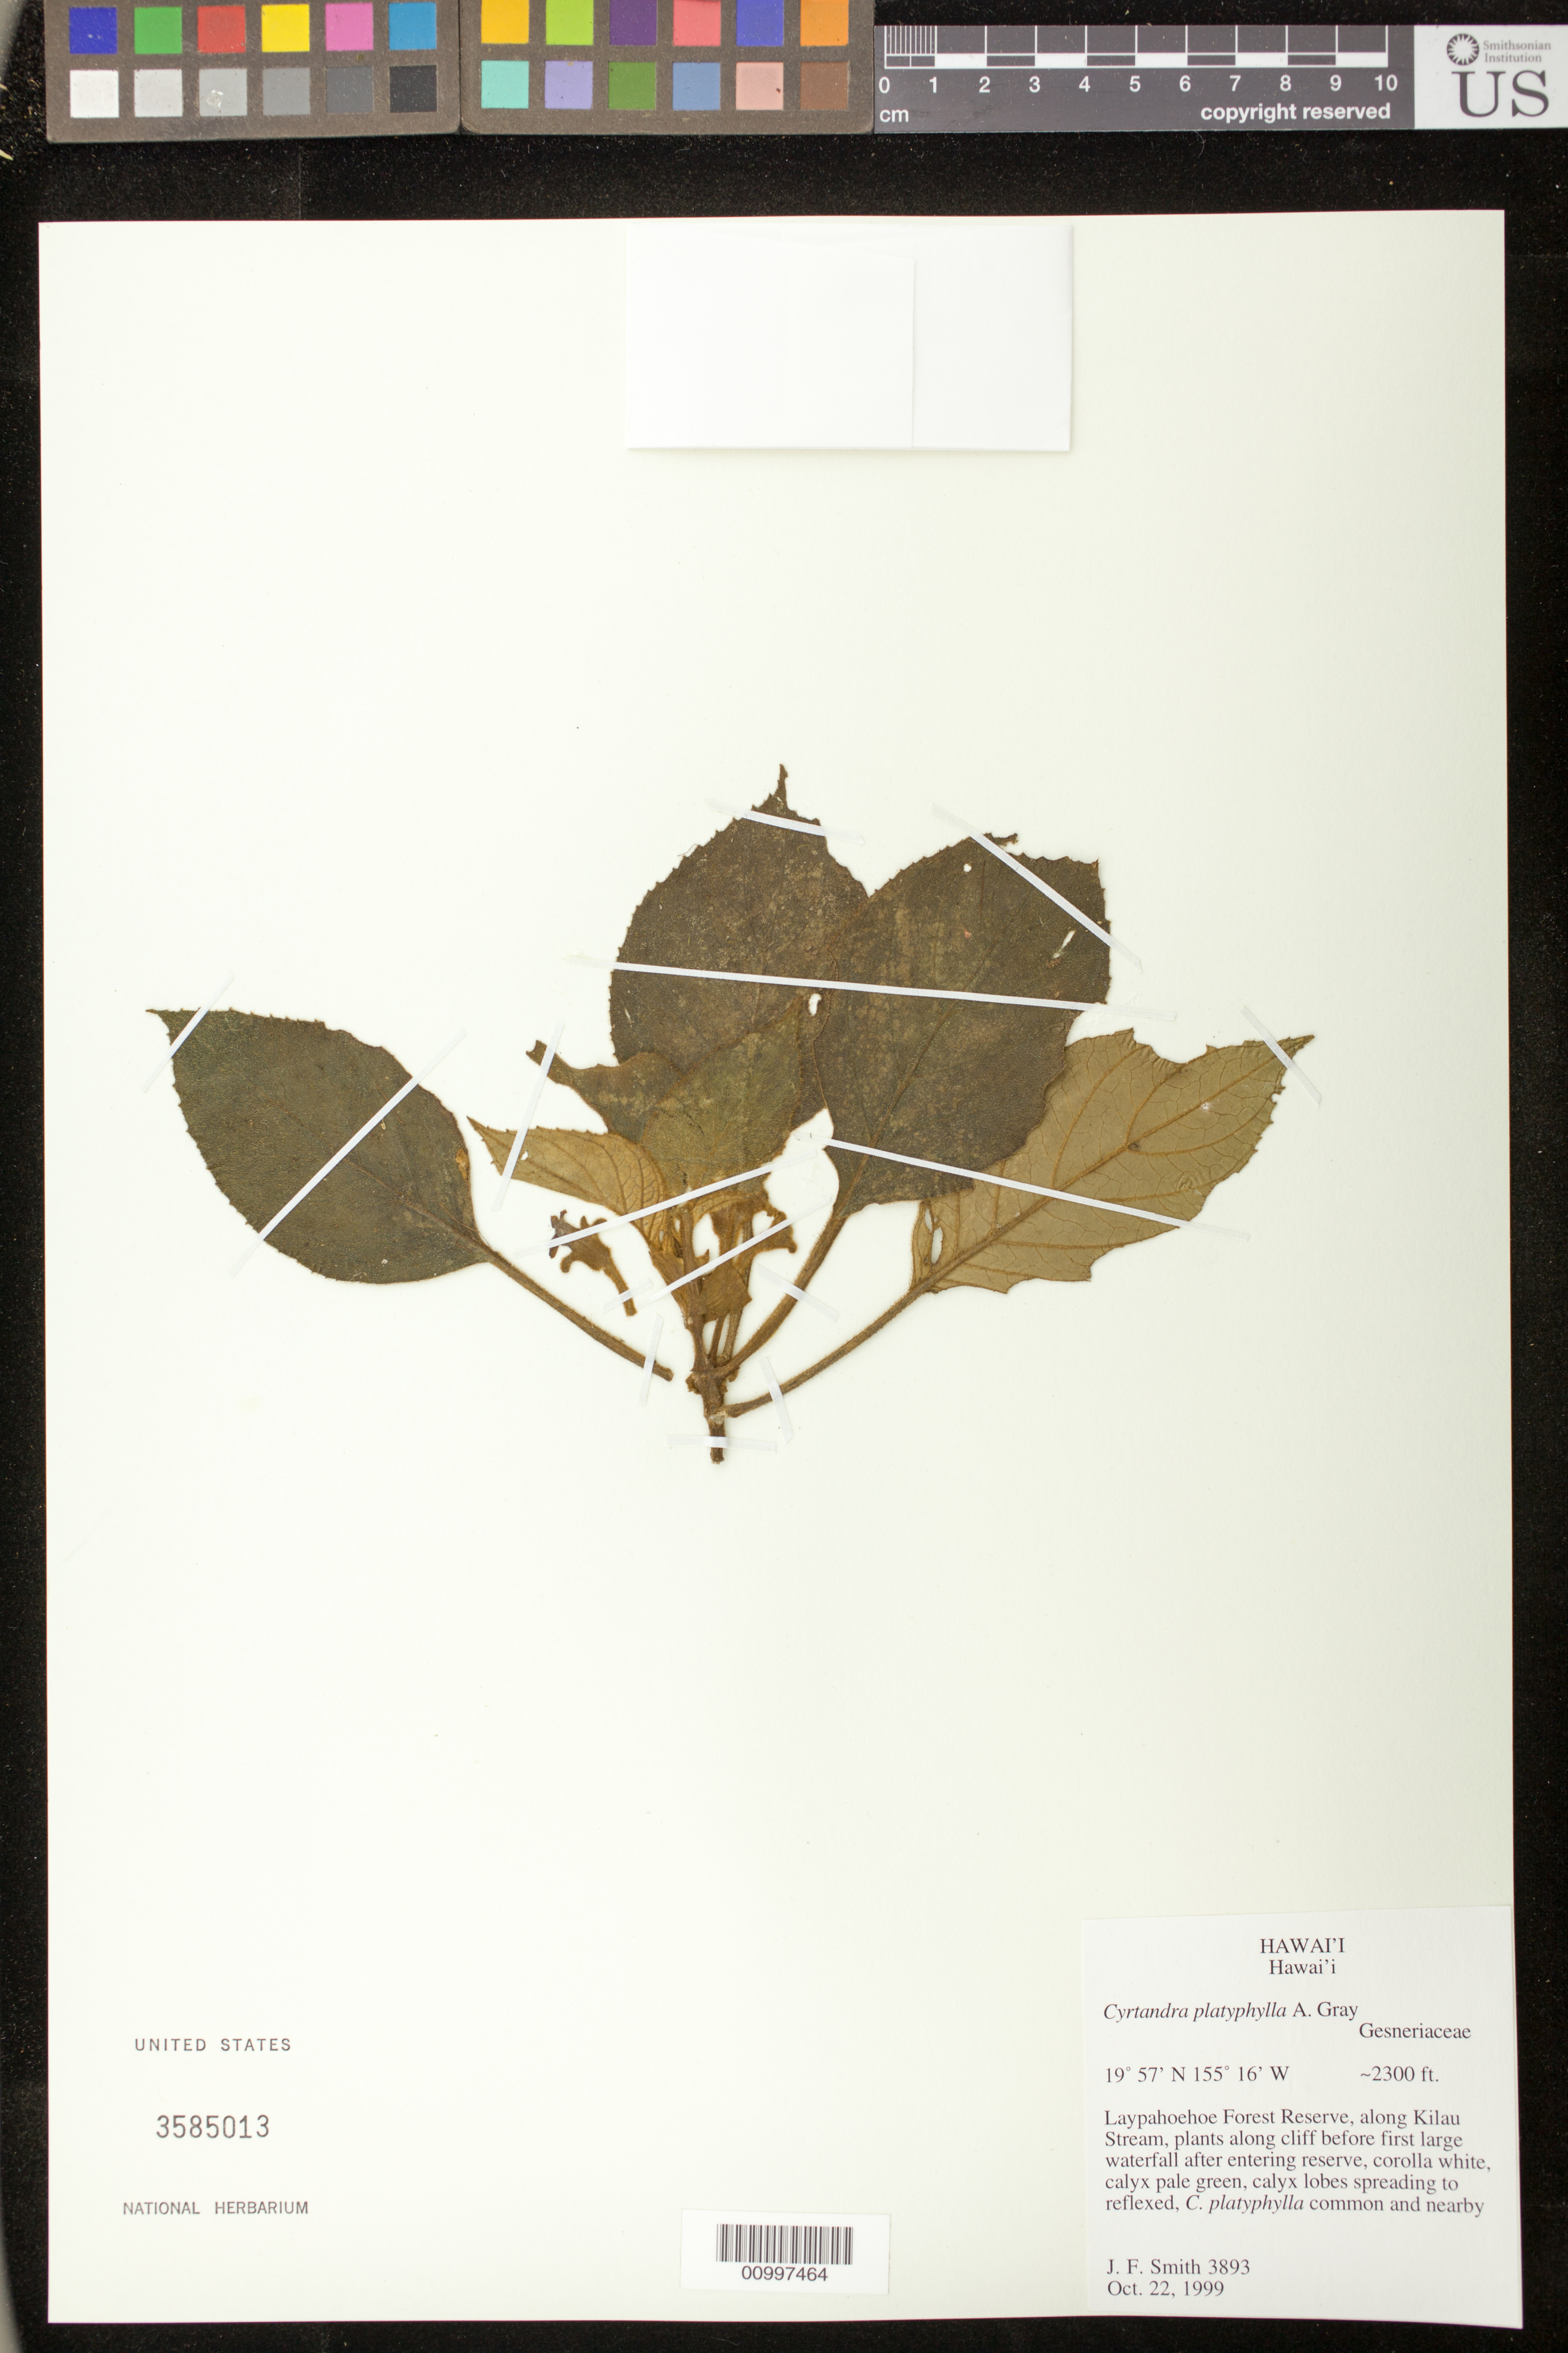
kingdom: Plantae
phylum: Tracheophyta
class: Magnoliopsida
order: Lamiales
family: Gesneriaceae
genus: Cyrtandra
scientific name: Cyrtandra tintinnabula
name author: Rock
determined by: Brokaw, D. J., (WS), Washington State University (UNITED STATES)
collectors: J. F. Smith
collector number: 3893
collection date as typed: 22 Oct 1999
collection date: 1999-10-22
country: United States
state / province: Hawaii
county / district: Hawaii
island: Hawaii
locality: Laupahoehoe Forest Reserve, along Kilau Stream, plants along cliff before first large waterfall after entering reserve.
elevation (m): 700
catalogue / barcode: US 385013